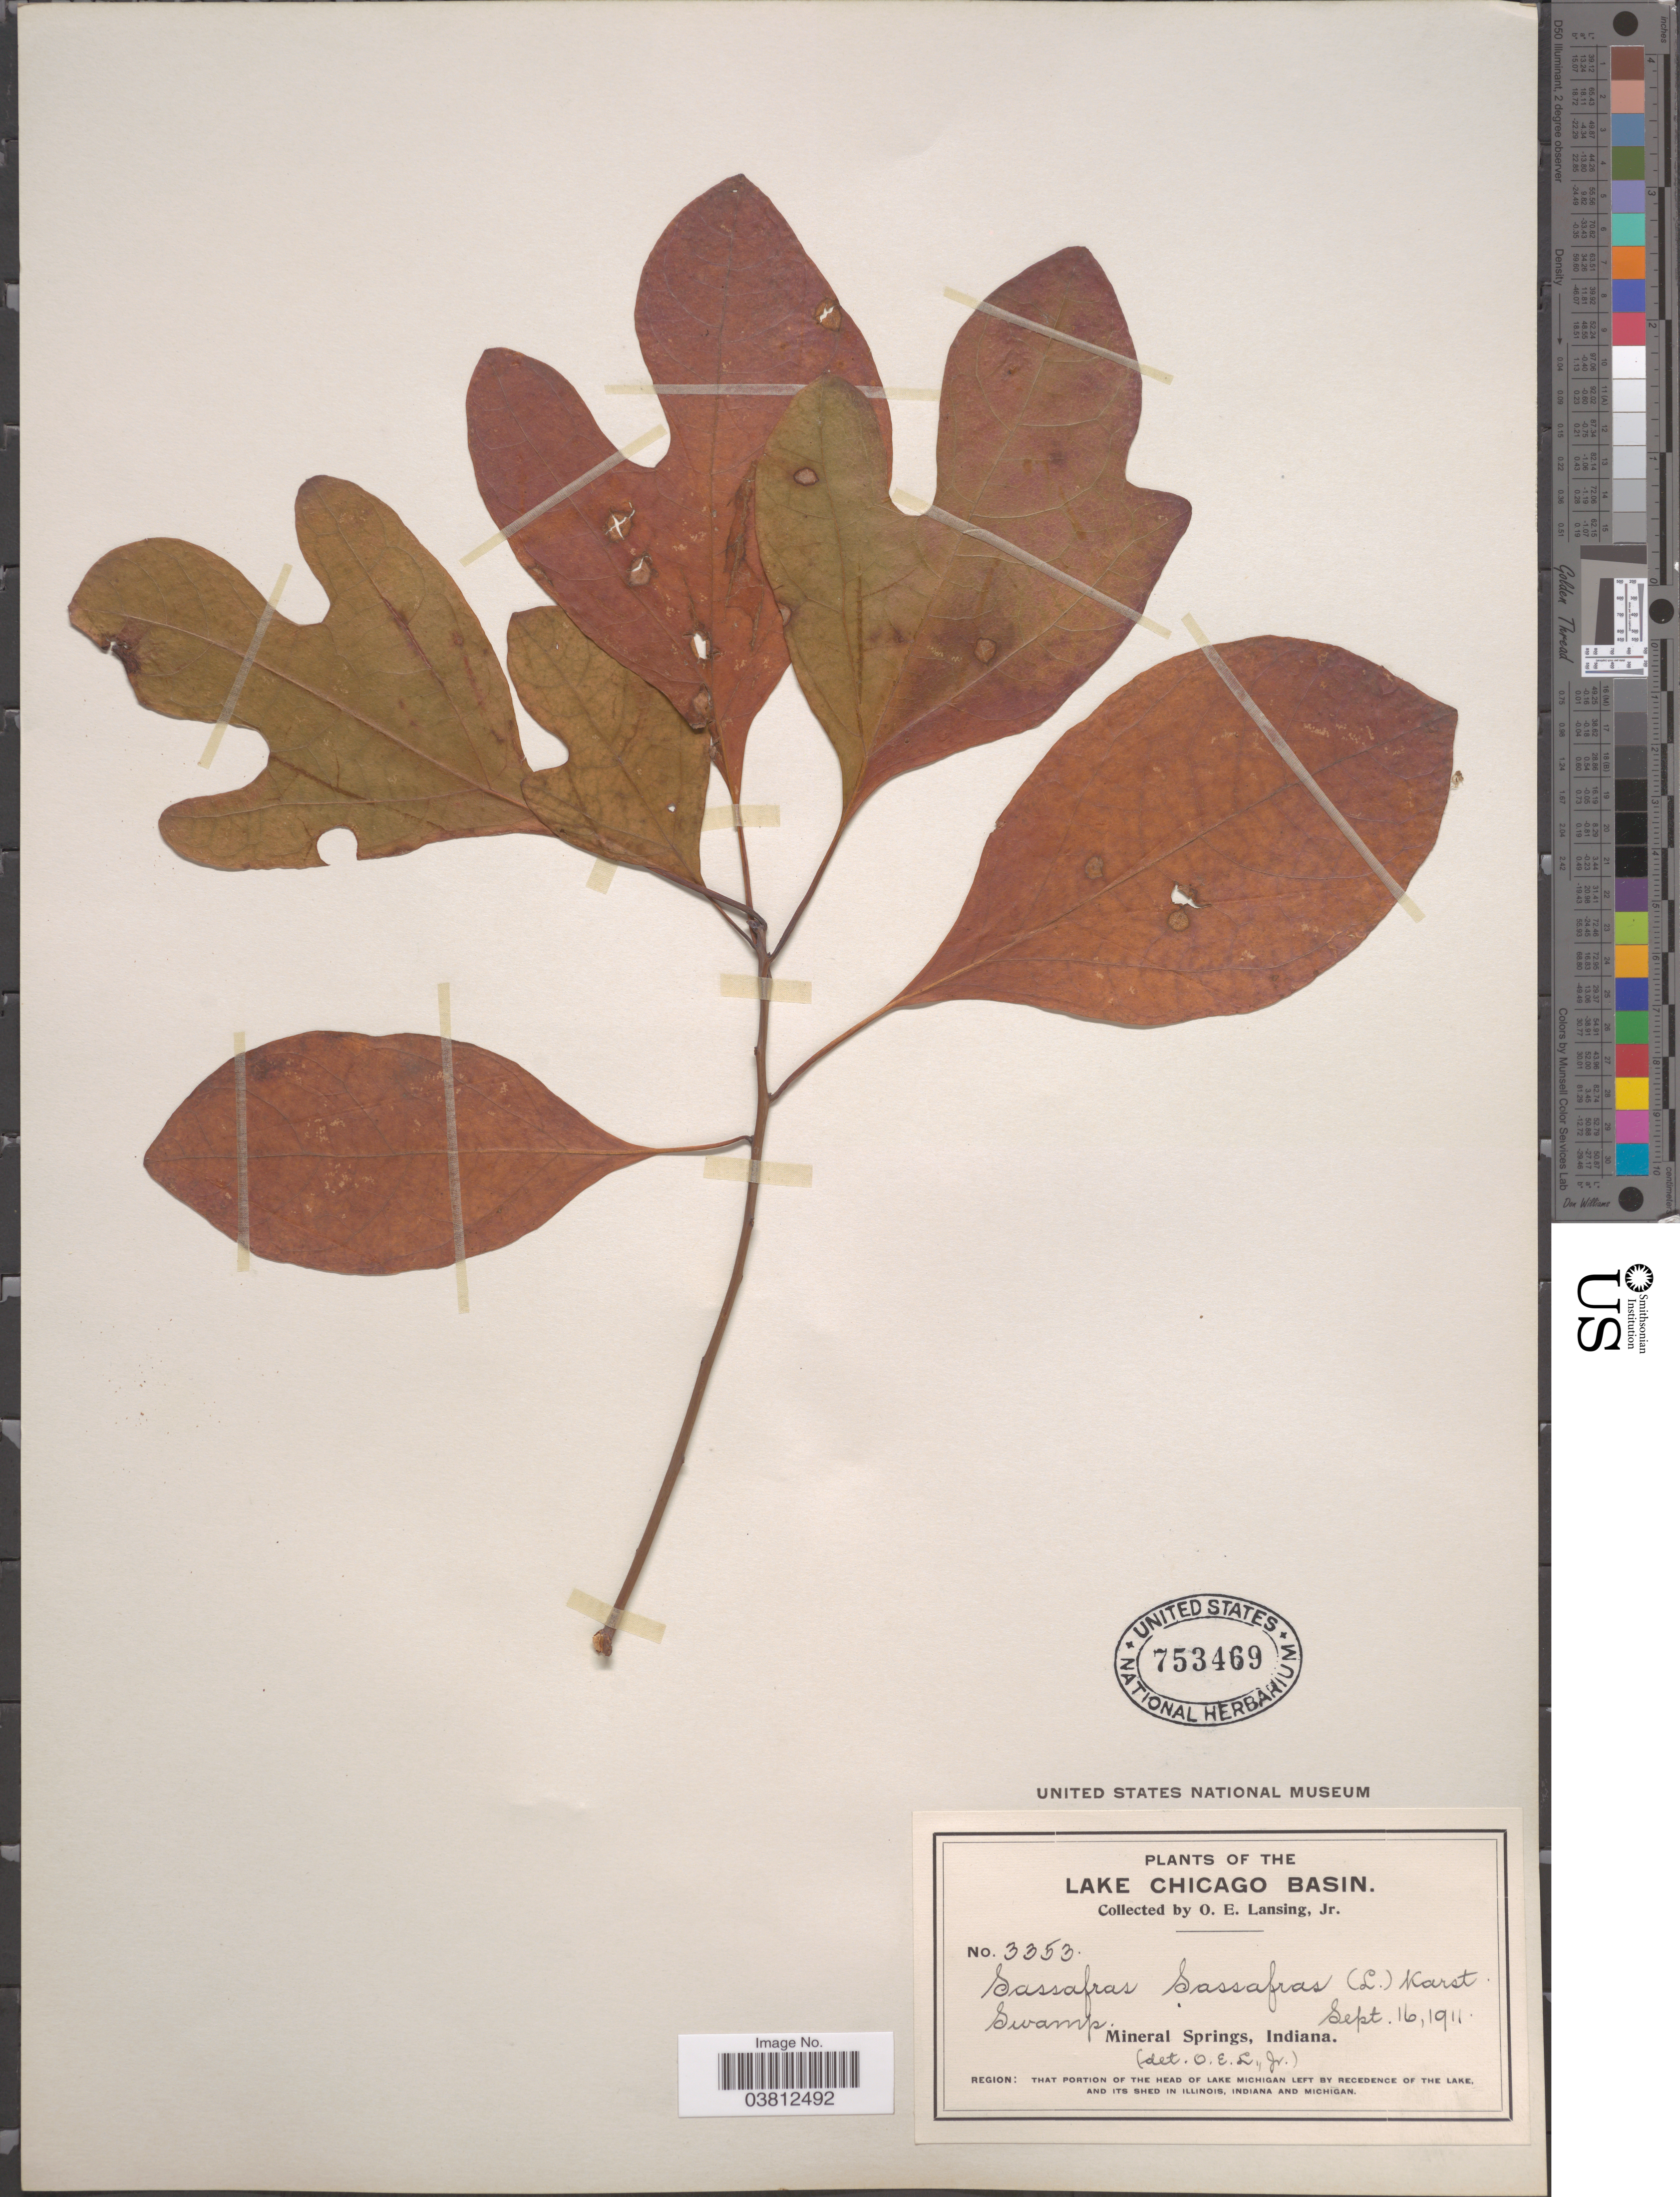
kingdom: Plantae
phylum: Tracheophyta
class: Magnoliopsida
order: Laurales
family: Lauraceae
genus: Sassafras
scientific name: Sassafras albidum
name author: (Nutt.) Nees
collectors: O. Lansing Jr.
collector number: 3353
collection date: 1911-09-16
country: United States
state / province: Indiana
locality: The Lake Chicago Basin. Mineral Springs. Region: That portion of the head of Lake Michigan left by Recedence of the Lake, and its shed in Illinois, Indiana and Michigan.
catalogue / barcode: US 753469